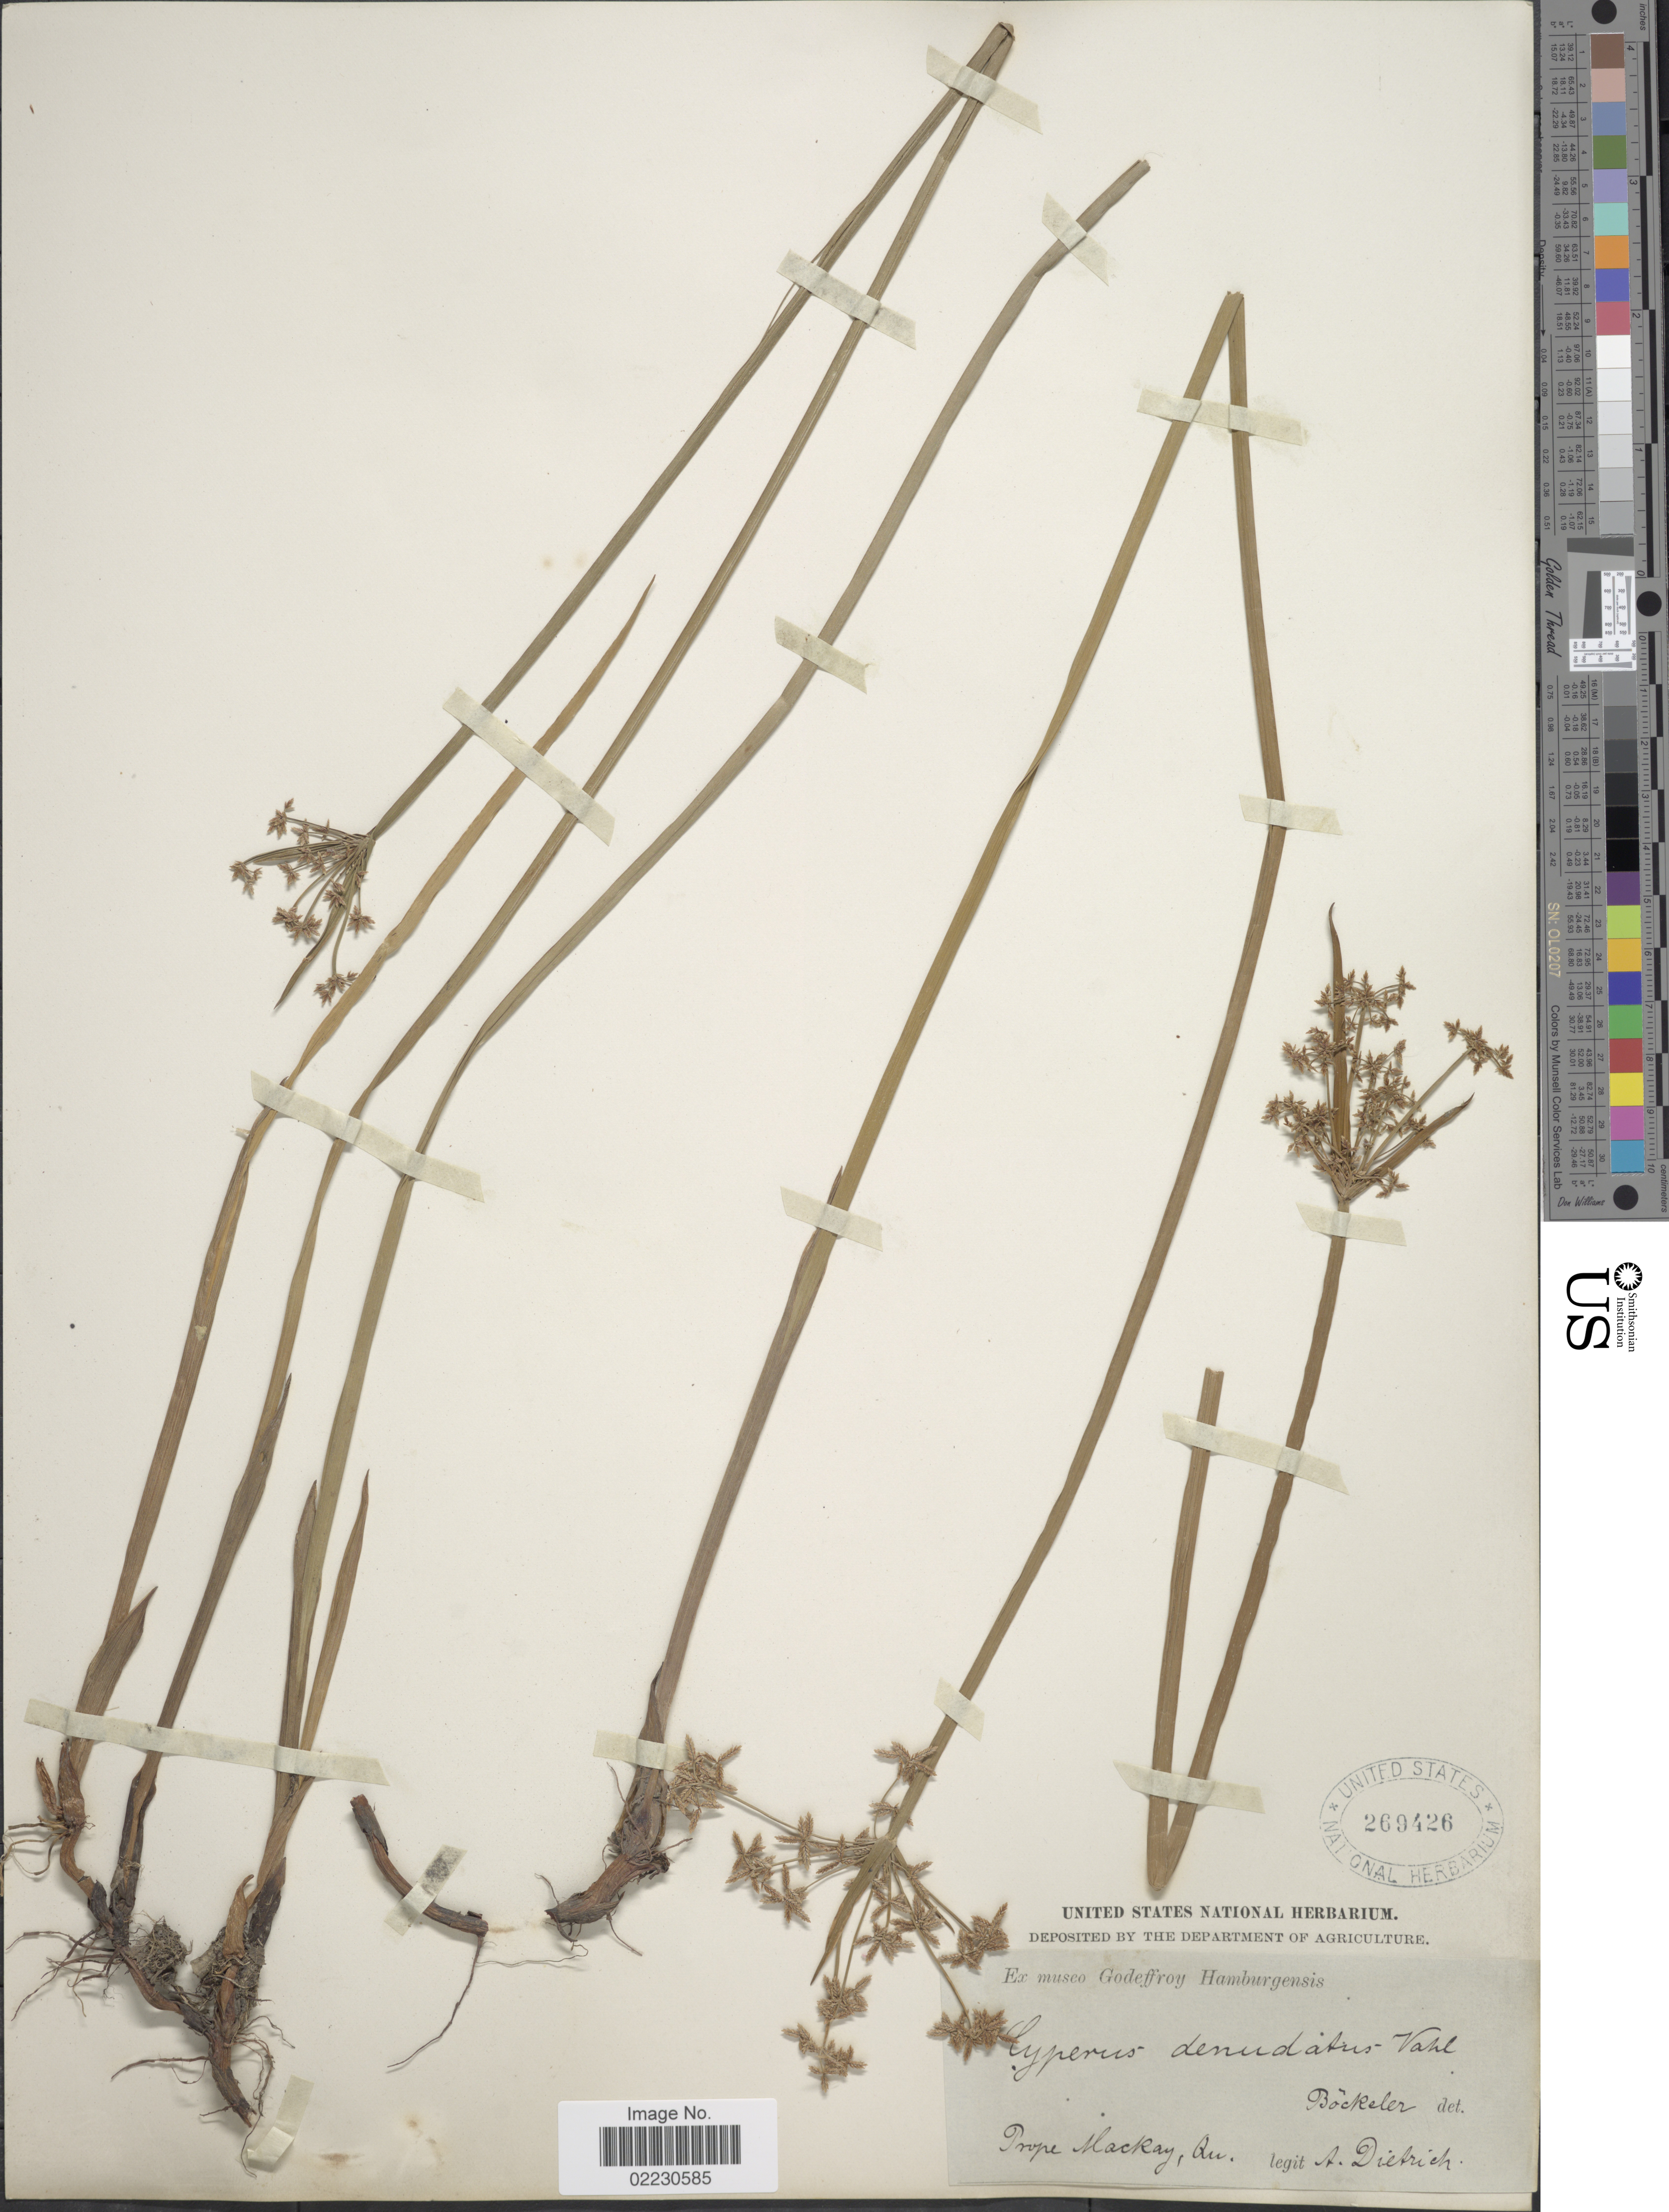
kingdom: Plantae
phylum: Tracheophyta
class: Liliopsida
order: Poales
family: Cyperaceae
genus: Cyperus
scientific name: Cyperus haspan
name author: L.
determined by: Strong, Mark T., (BOT), Smithsonian Institution - National Museum of Natural History (UNITED STATES)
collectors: A. Dietrich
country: Australia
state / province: Queensland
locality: Mackay, Qu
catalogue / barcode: US 269426